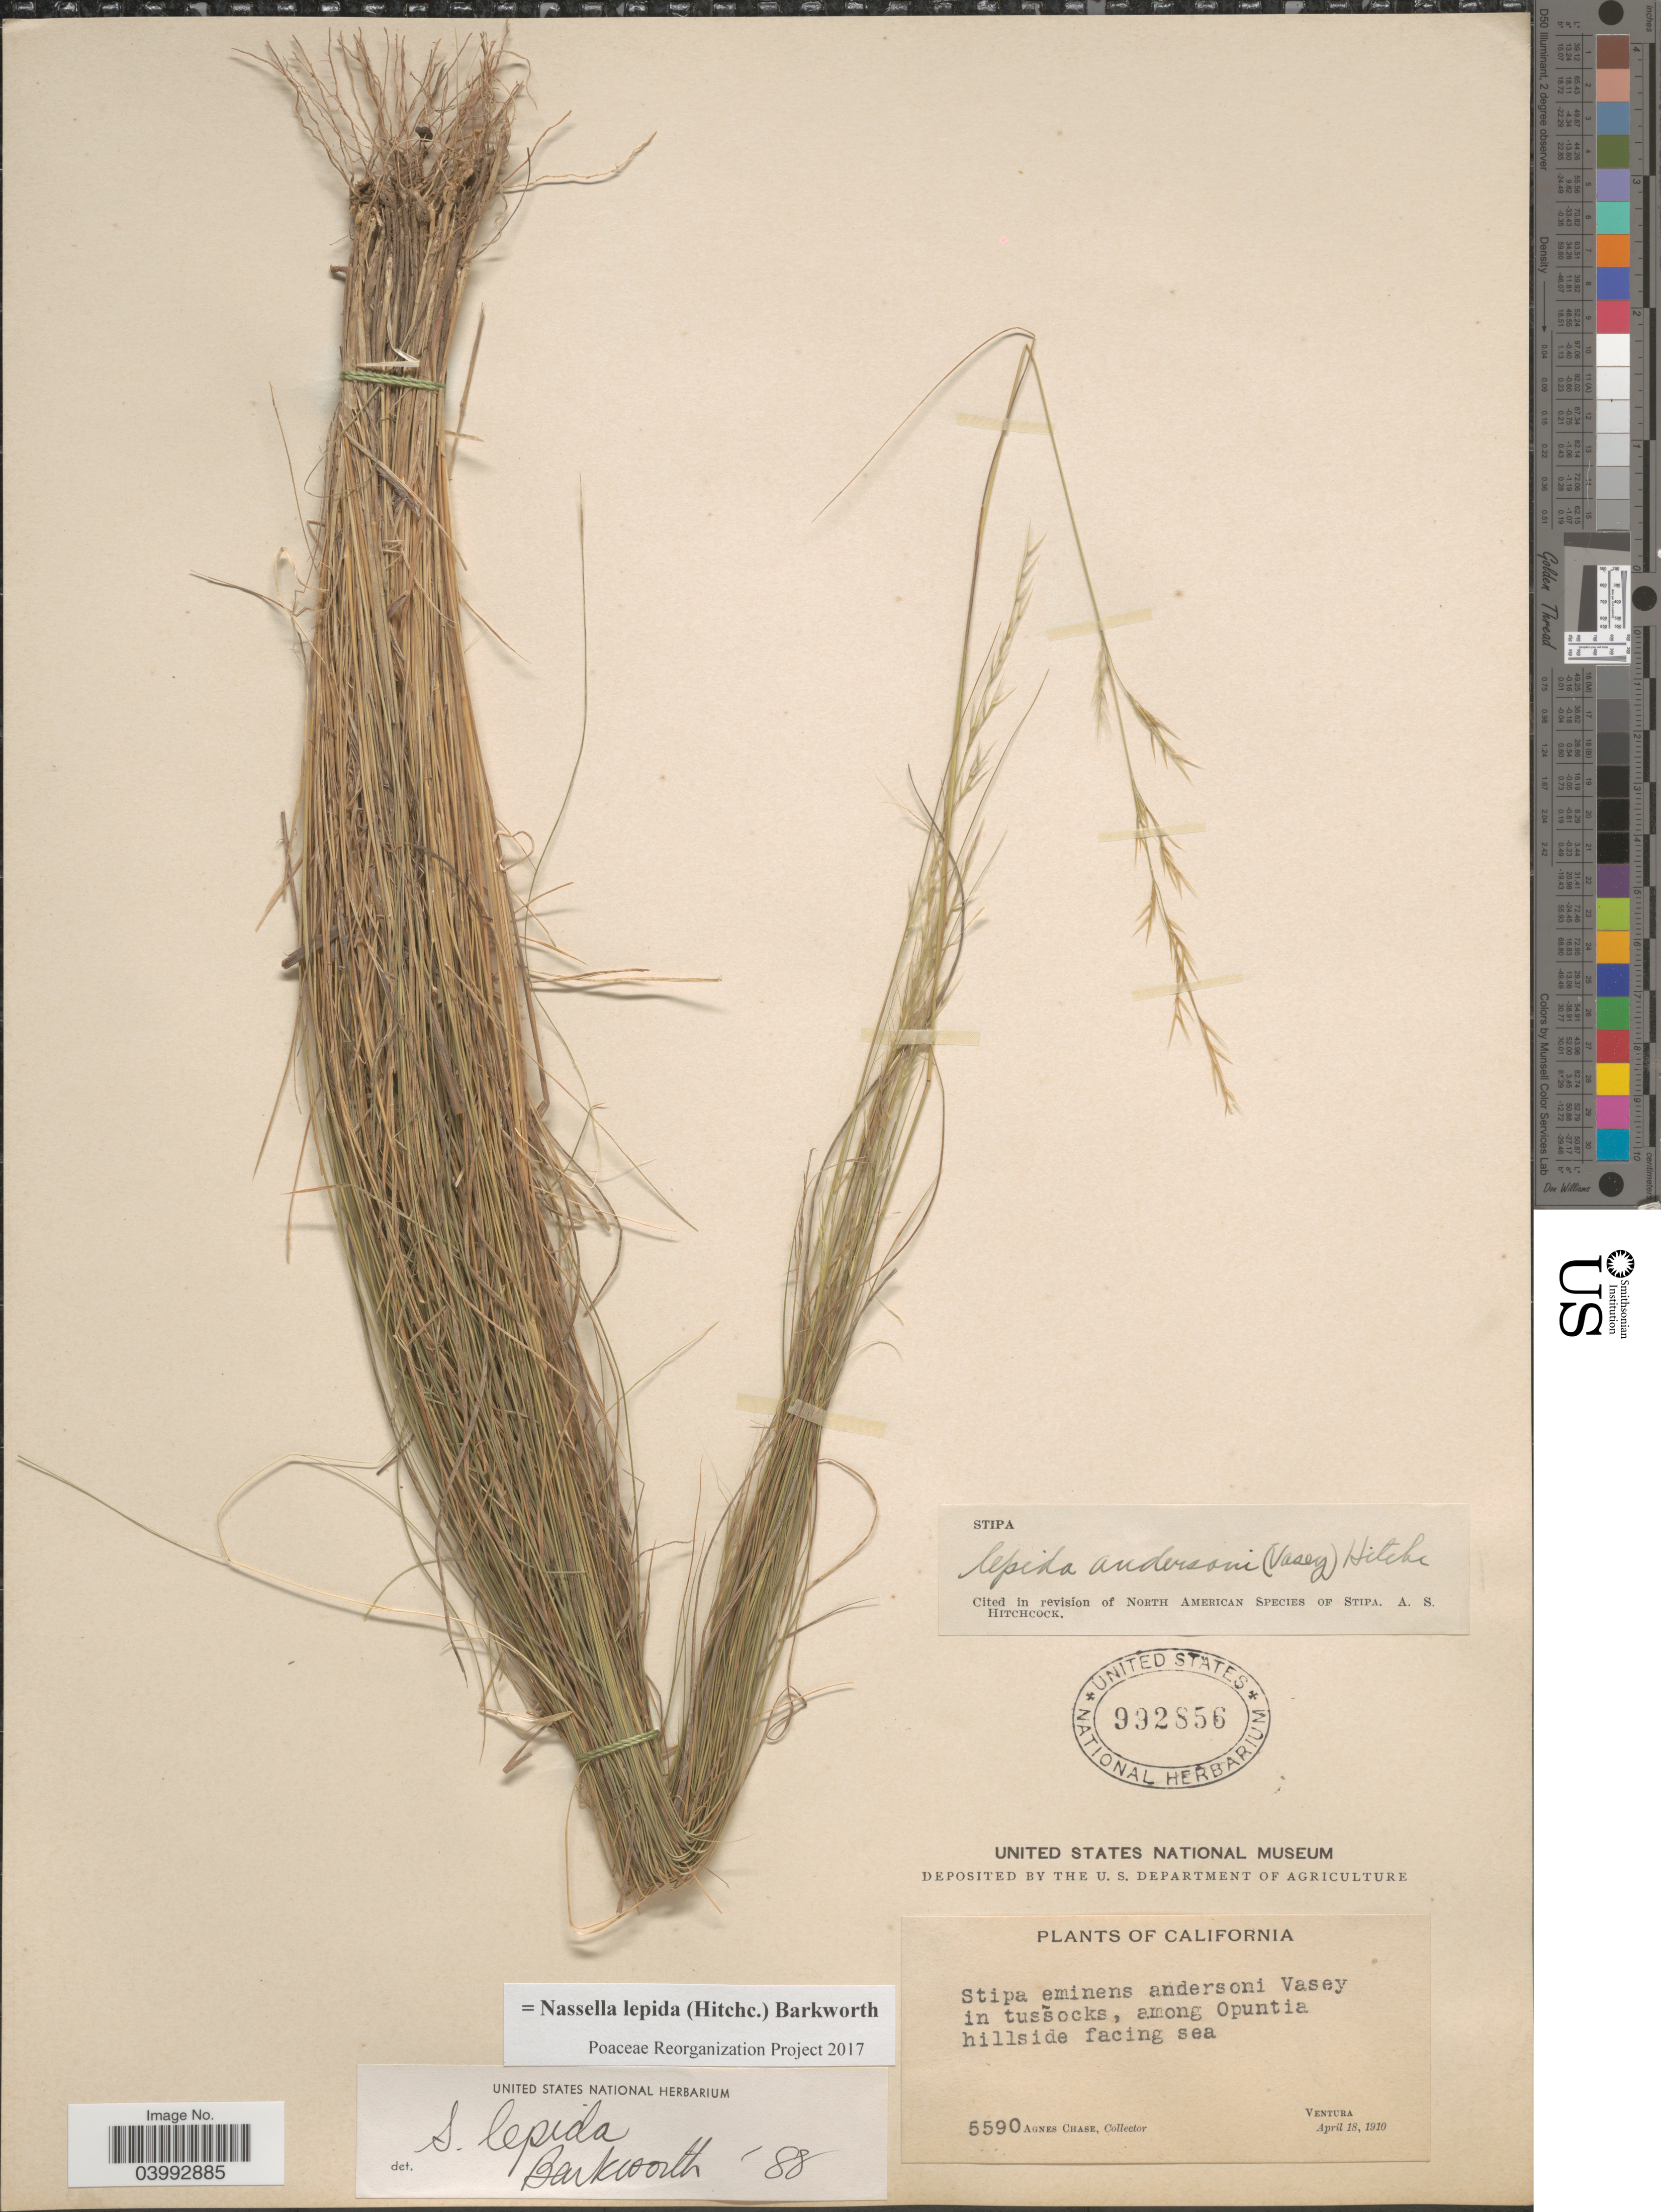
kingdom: Plantae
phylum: Tracheophyta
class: Liliopsida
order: Poales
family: Poaceae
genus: Nassella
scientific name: Nassella lepida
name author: (Hitchc.) Barkworth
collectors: A. Chase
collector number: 5590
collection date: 1910-04-18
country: United States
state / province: California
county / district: Ventura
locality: In tussocks, among Opuntia hillside facing sea. Ventura.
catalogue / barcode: US 992856